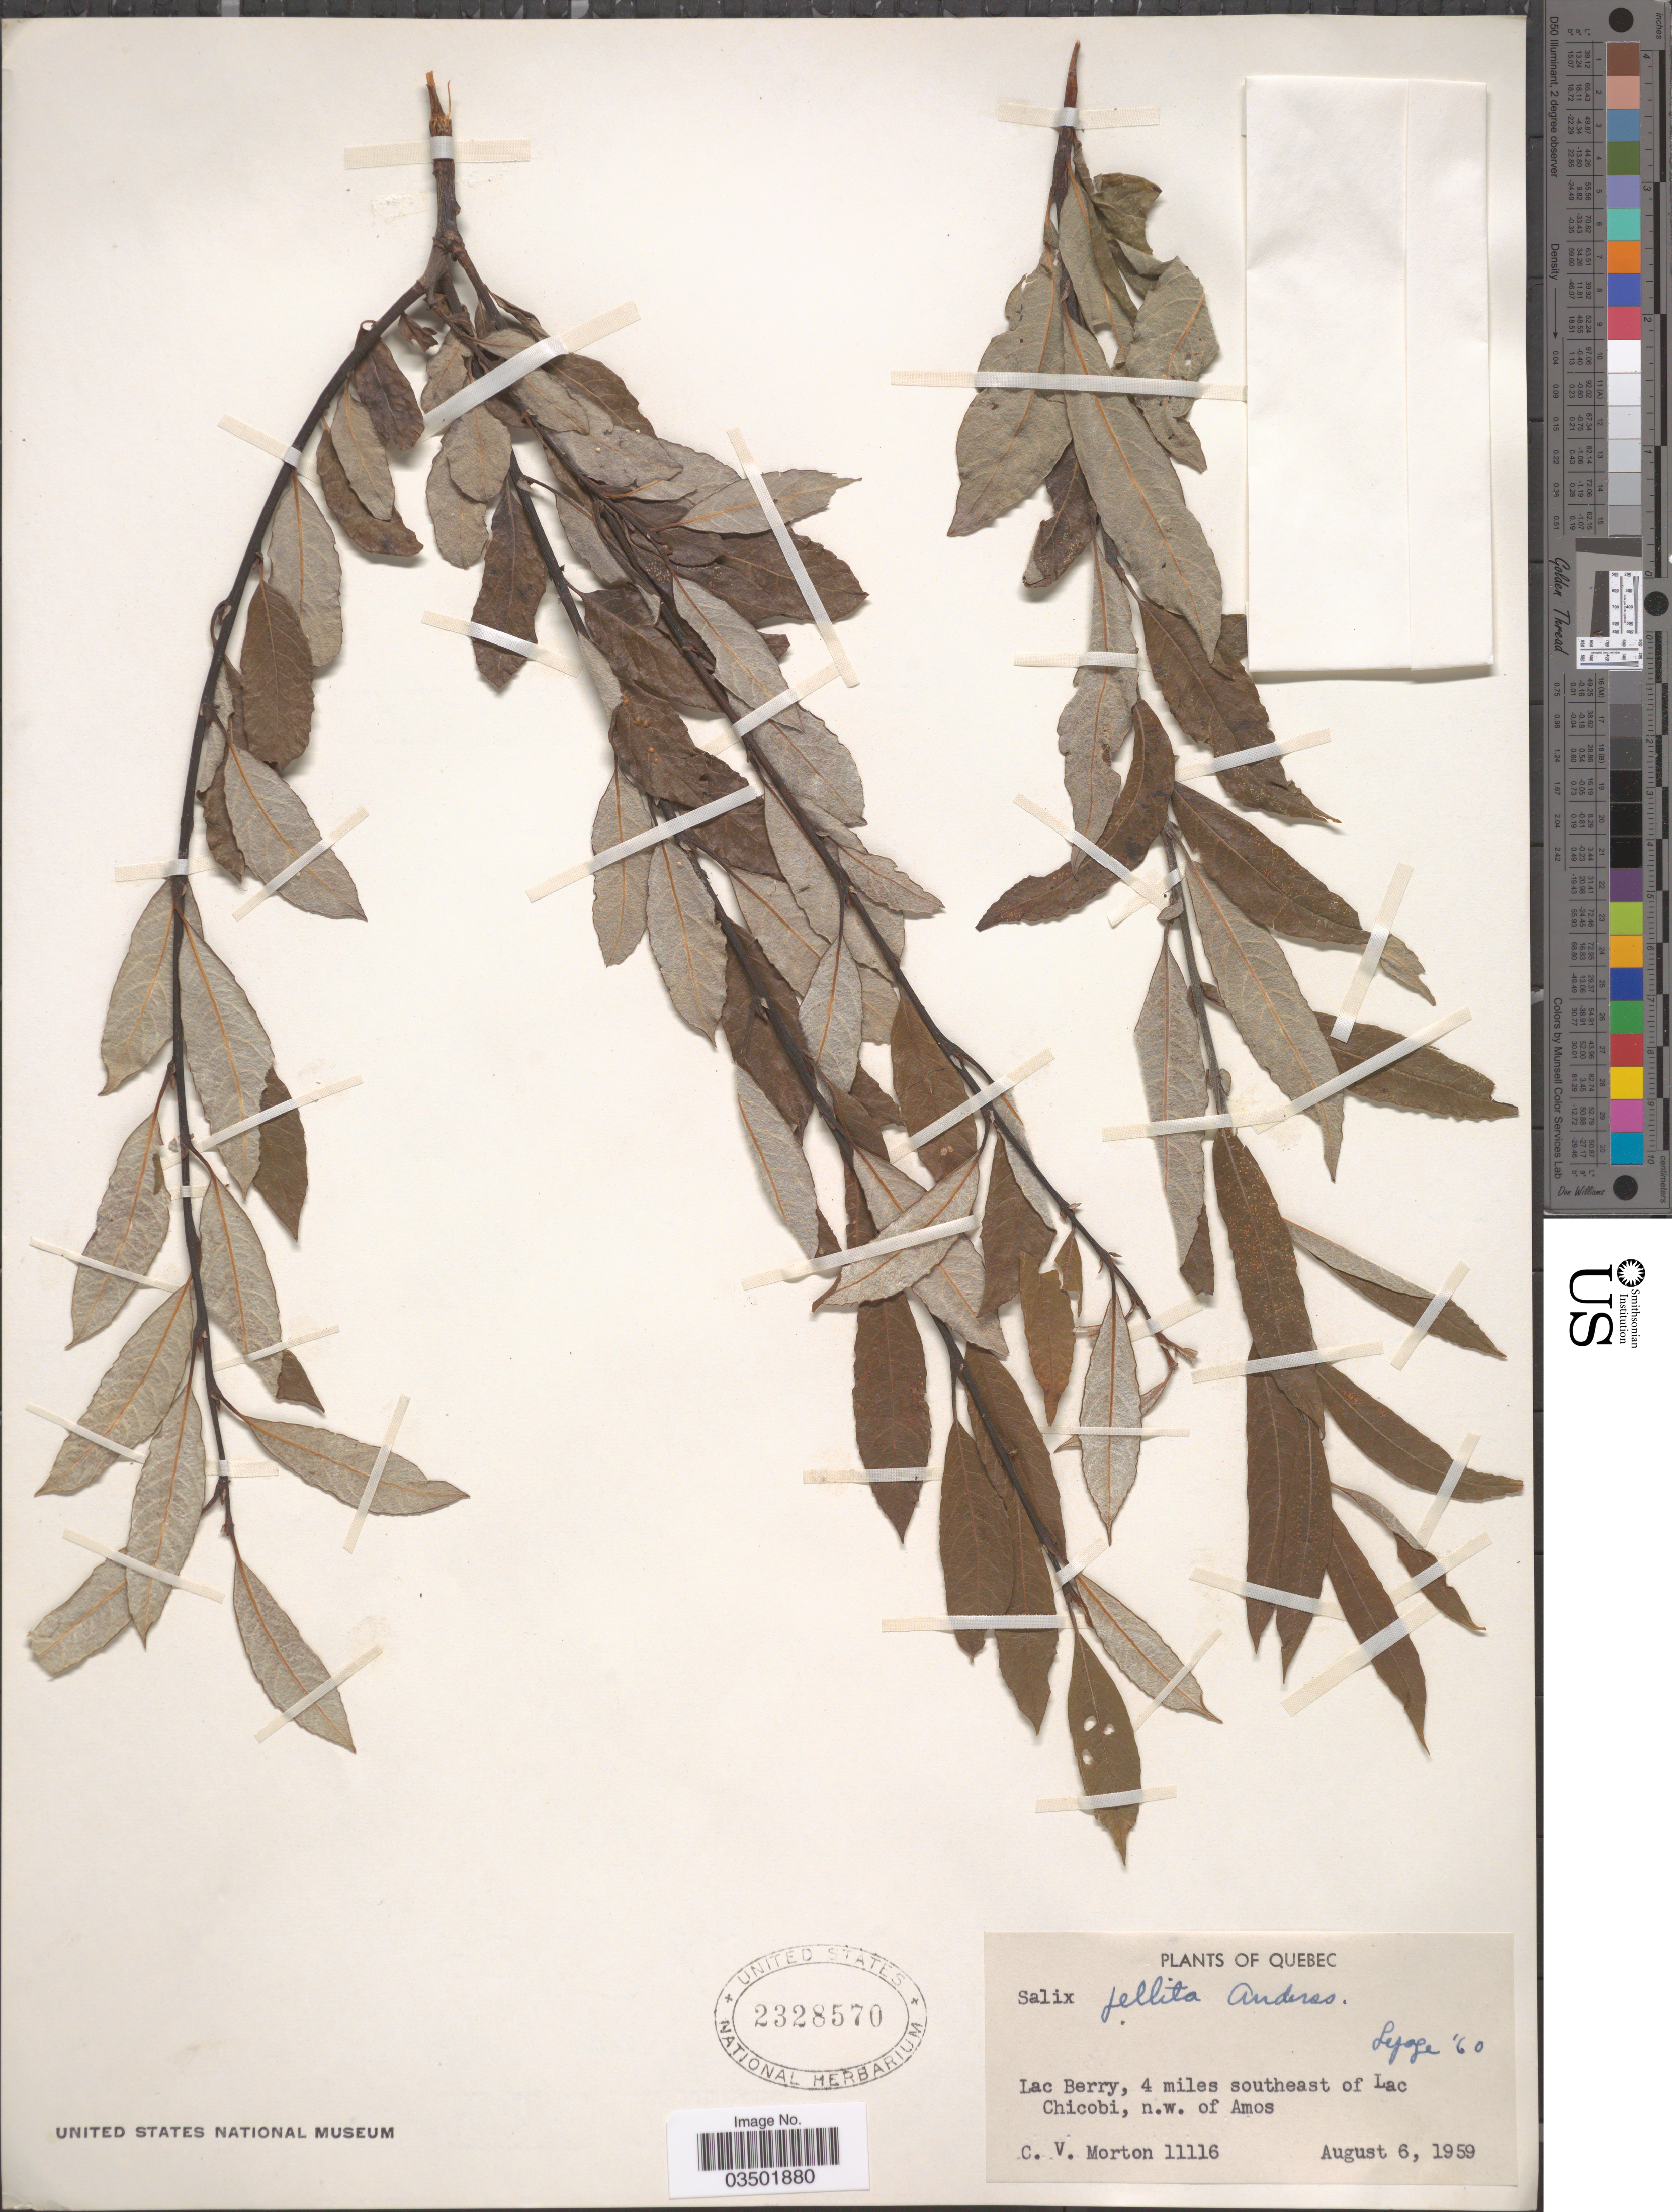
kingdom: Plantae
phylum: Tracheophyta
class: Magnoliopsida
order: Malpighiales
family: Salicaceae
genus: Salix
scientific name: Salix pellita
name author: (Andersson) Bebb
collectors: C. V. Morton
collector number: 11116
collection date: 1959-08-06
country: Canada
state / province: Quebec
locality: Lac Berry, 4 miles southeast of Lac Chicobi, n.w. of Amos.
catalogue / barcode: US 2328570